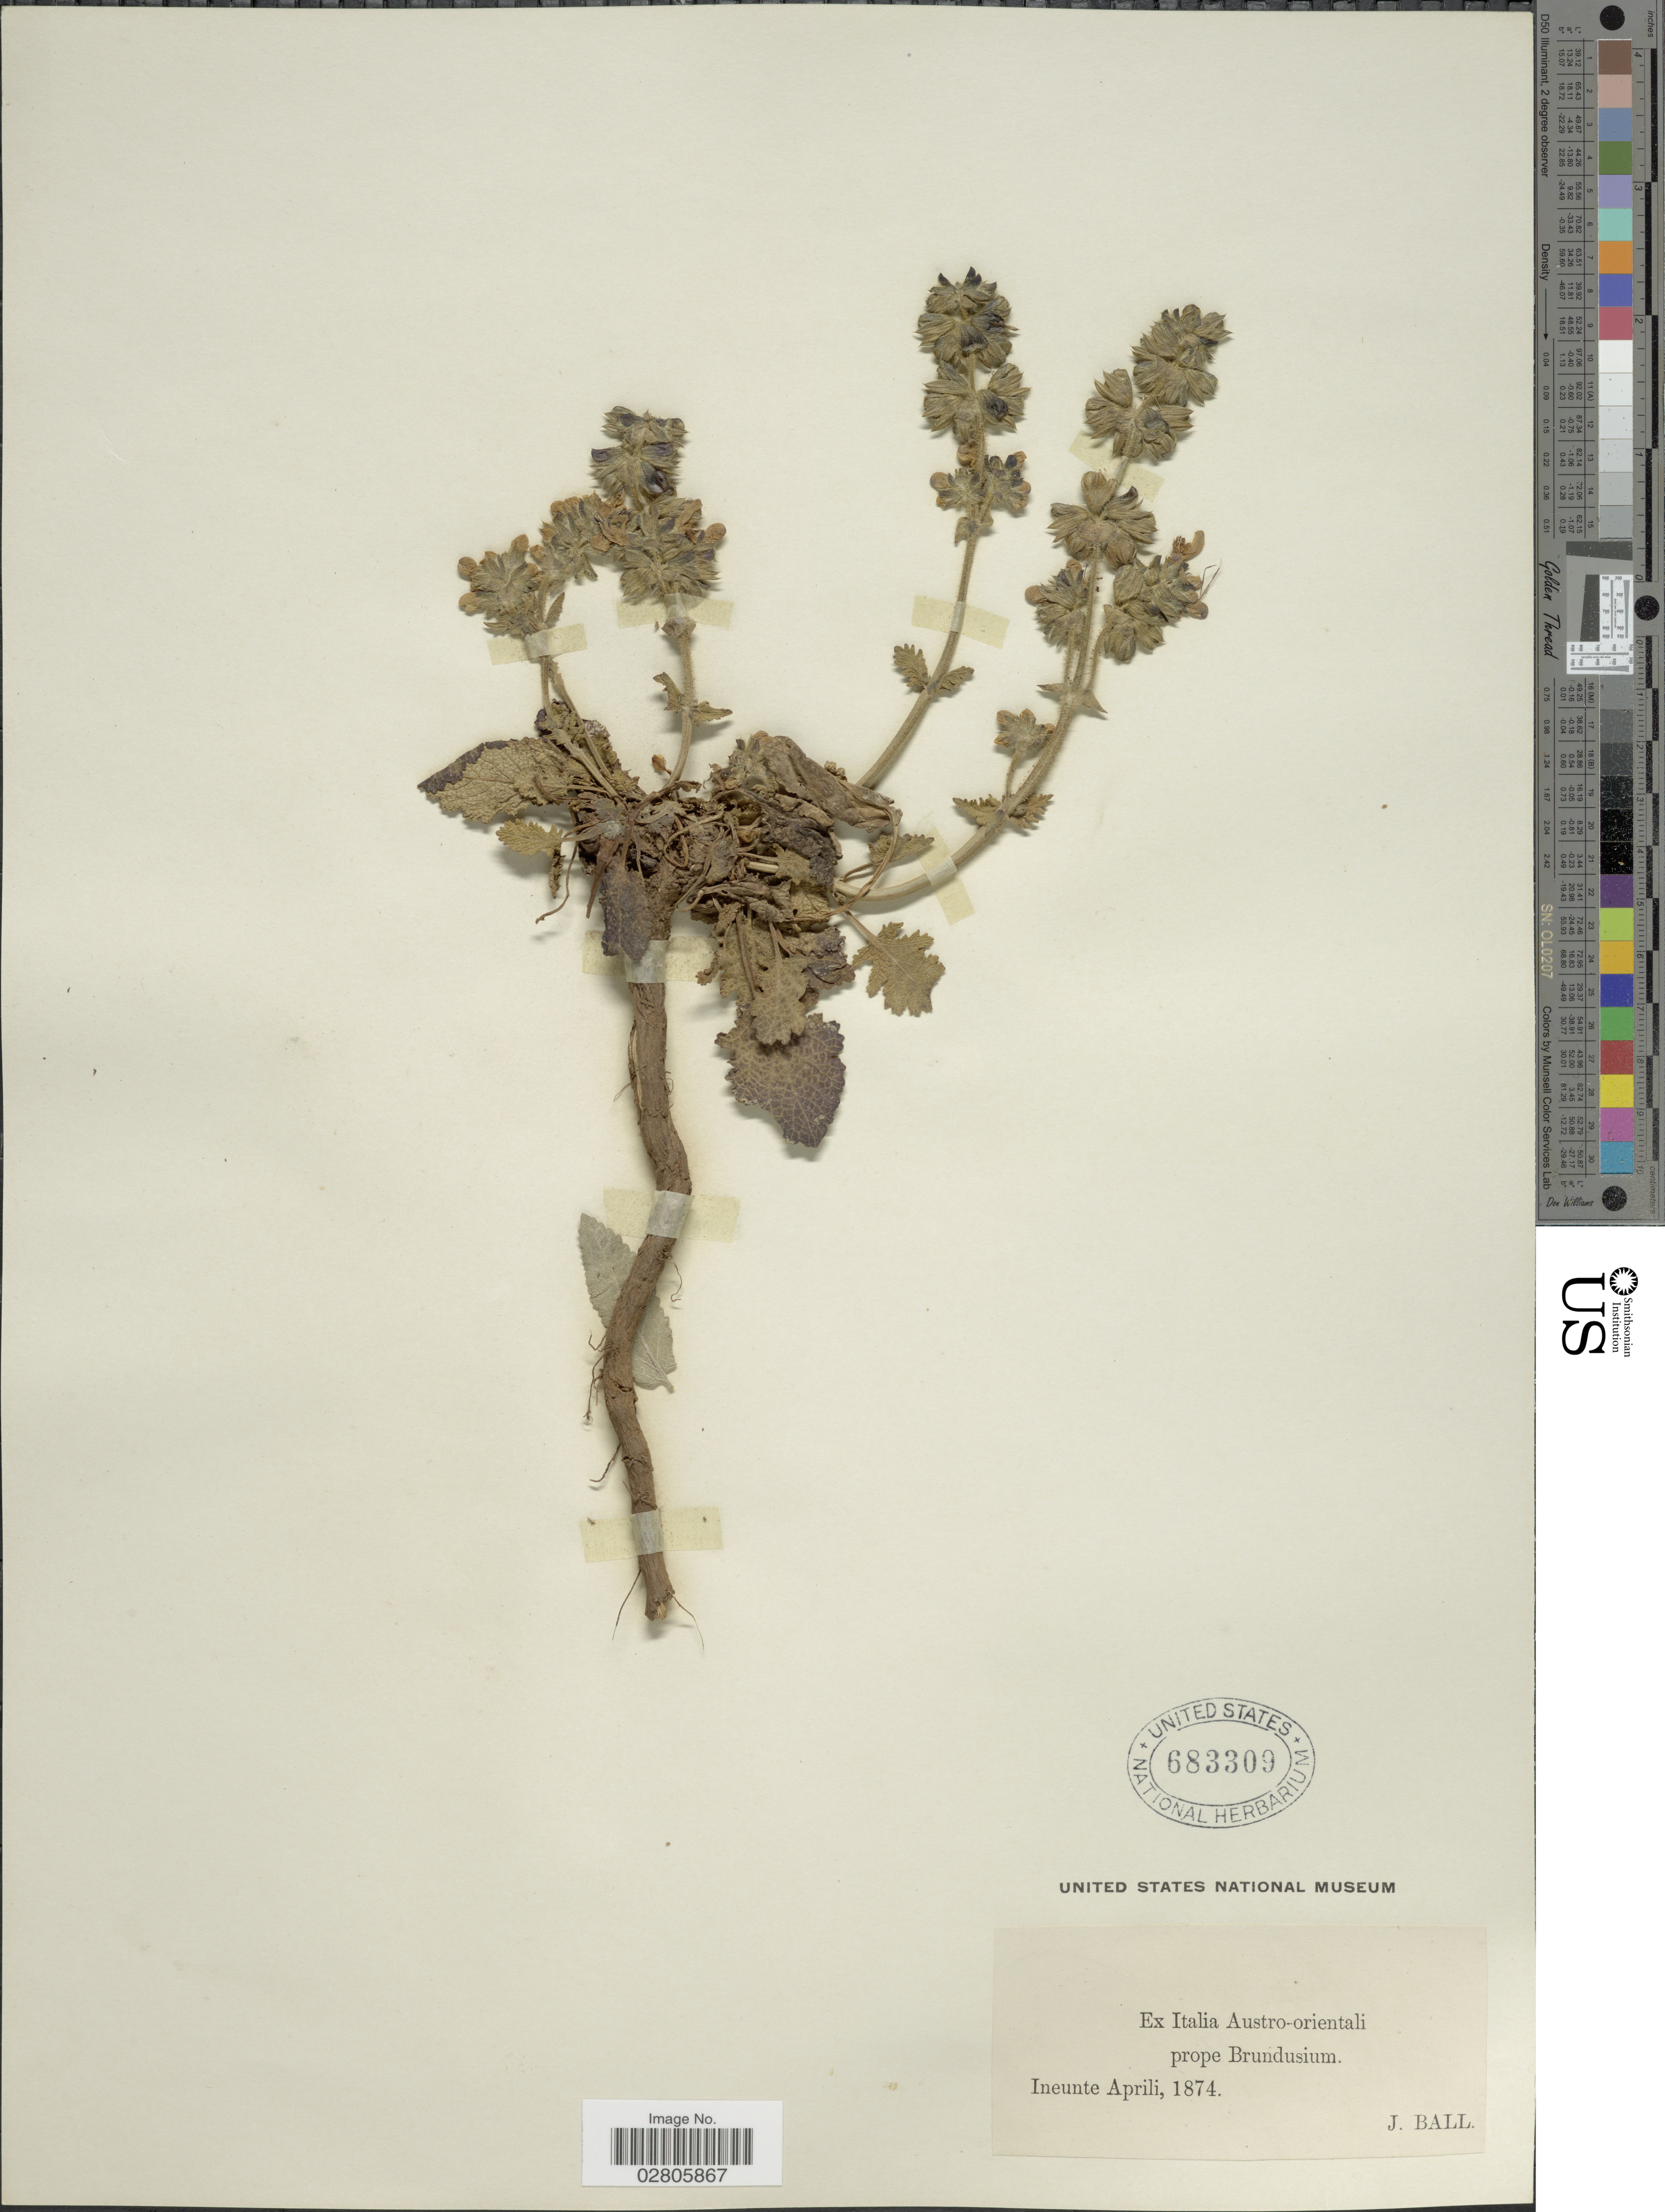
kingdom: Plantae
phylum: Tracheophyta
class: Magnoliopsida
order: Lamiales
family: Lamiaceae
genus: Salvia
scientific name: Salvia sp.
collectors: J. Ball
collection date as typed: Ineunte Aprili, 1874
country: Italy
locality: Italia Austro-orientali prope Brundusium.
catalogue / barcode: US 683309